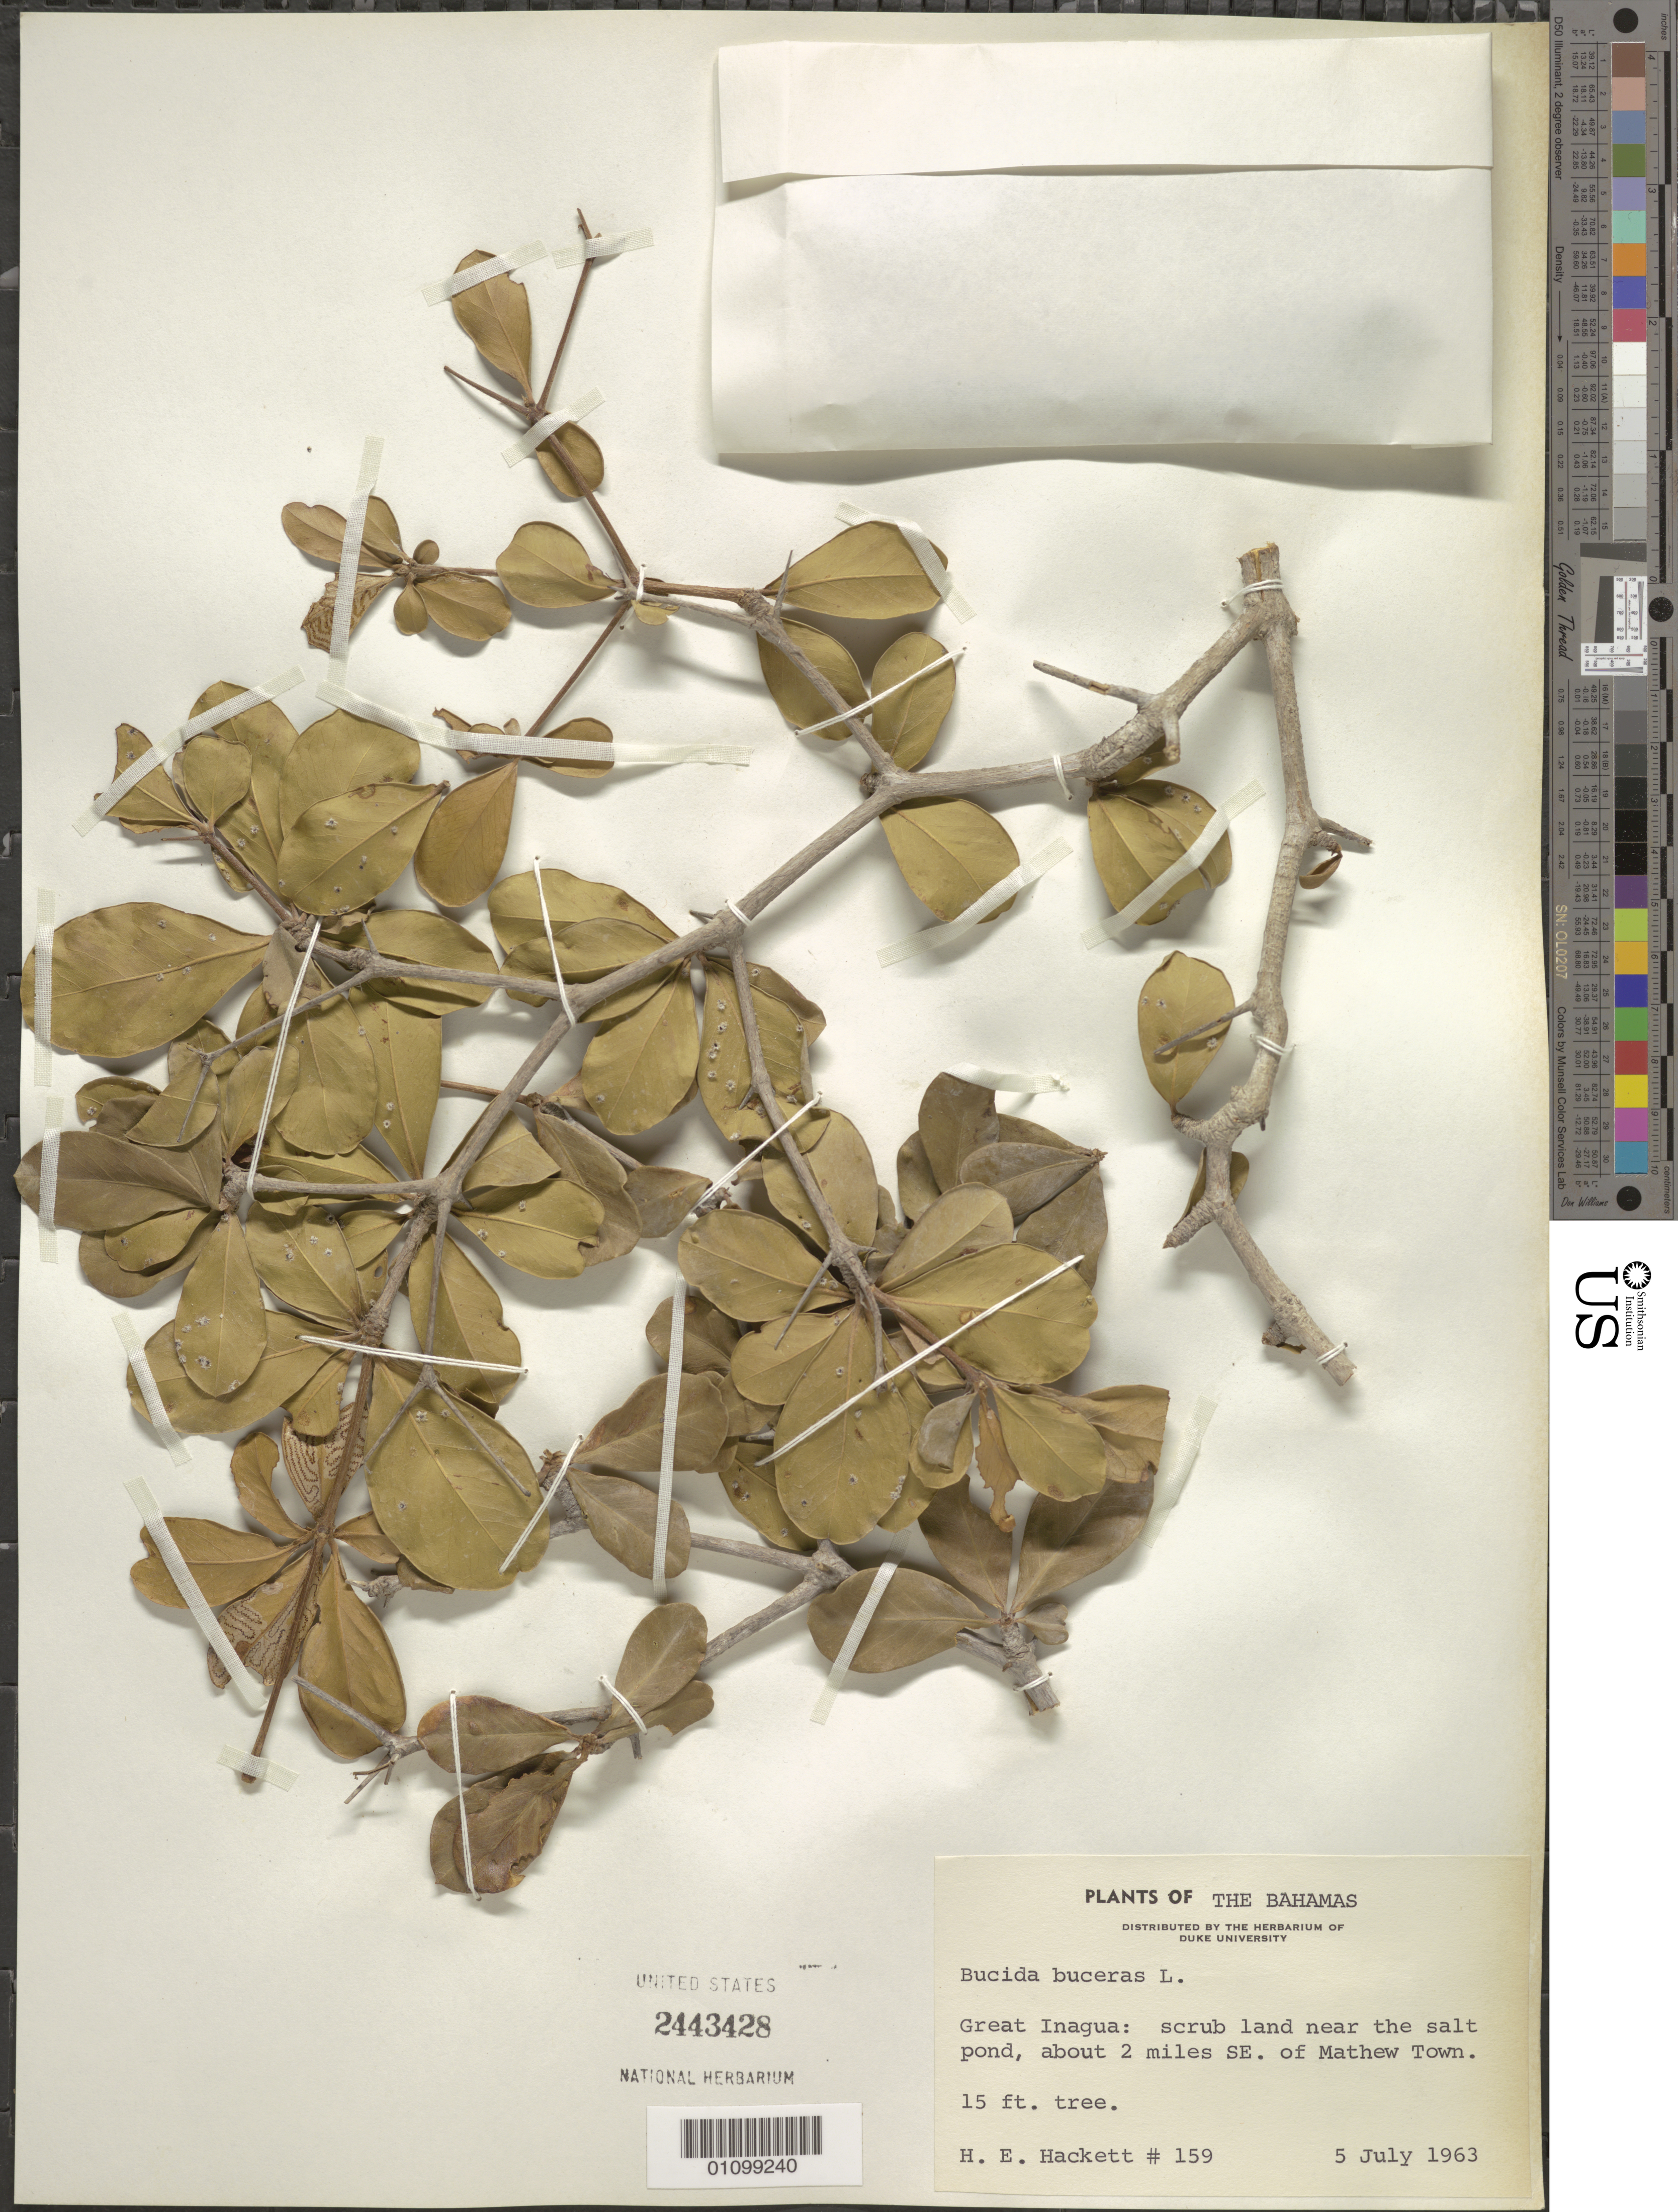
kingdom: Plantae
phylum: Tracheophyta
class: Magnoliopsida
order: Myrtales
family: Combretaceae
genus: Terminalia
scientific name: Terminalia buceras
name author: (L.) C. Wright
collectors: H. E. Hackett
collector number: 159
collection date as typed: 05 Jul 1963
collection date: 1963-07-05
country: Bahamas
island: Great Inagua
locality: Scrub land near the salt pond, about 2 miles SE of Matthew Town.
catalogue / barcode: US 2443428